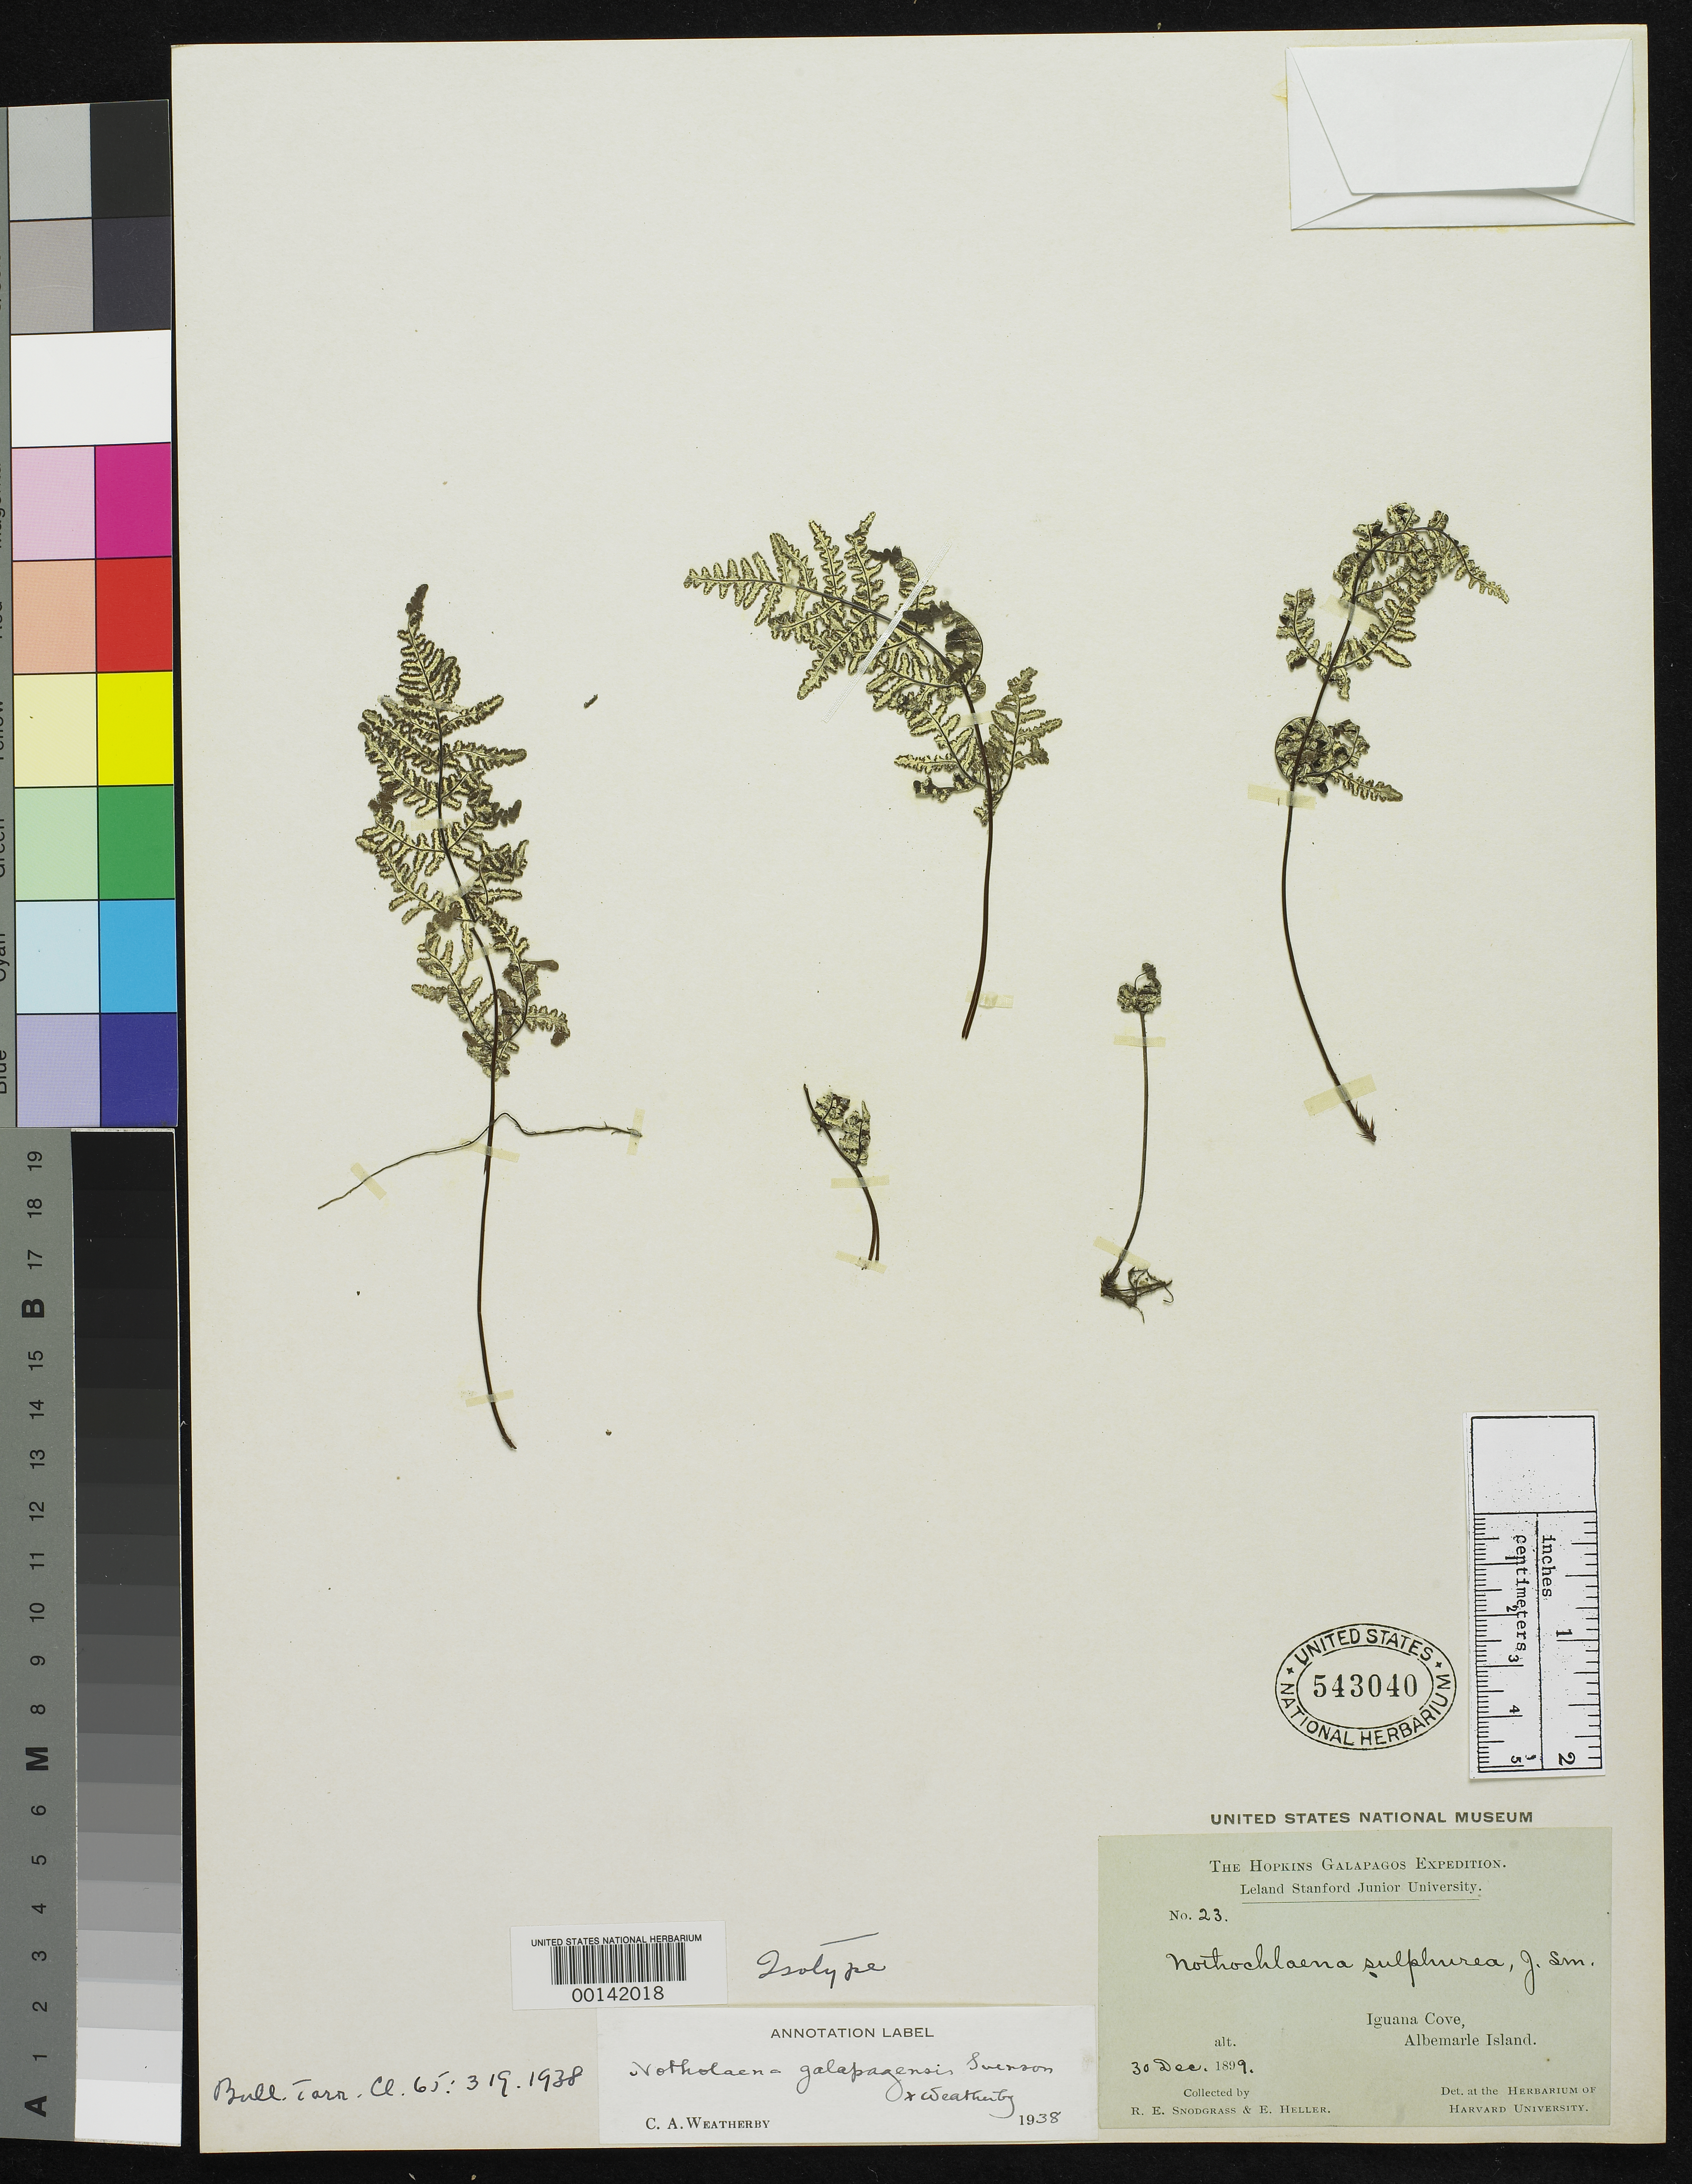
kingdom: Plantae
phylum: Tracheophyta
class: Polypodiopsida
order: Polypodiales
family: Pteridaceae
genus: Notholaena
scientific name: Notholaena galapagensis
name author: Svenson & Weath.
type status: Type Collection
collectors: R. E. Snodgrass & E. G. Heller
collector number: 23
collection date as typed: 30 Dec 1899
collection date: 1899-12-30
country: Ecuador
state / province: Colón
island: Isabela [Albemarle]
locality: Iguana Cove. [Albermarle Island]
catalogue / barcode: US 543040